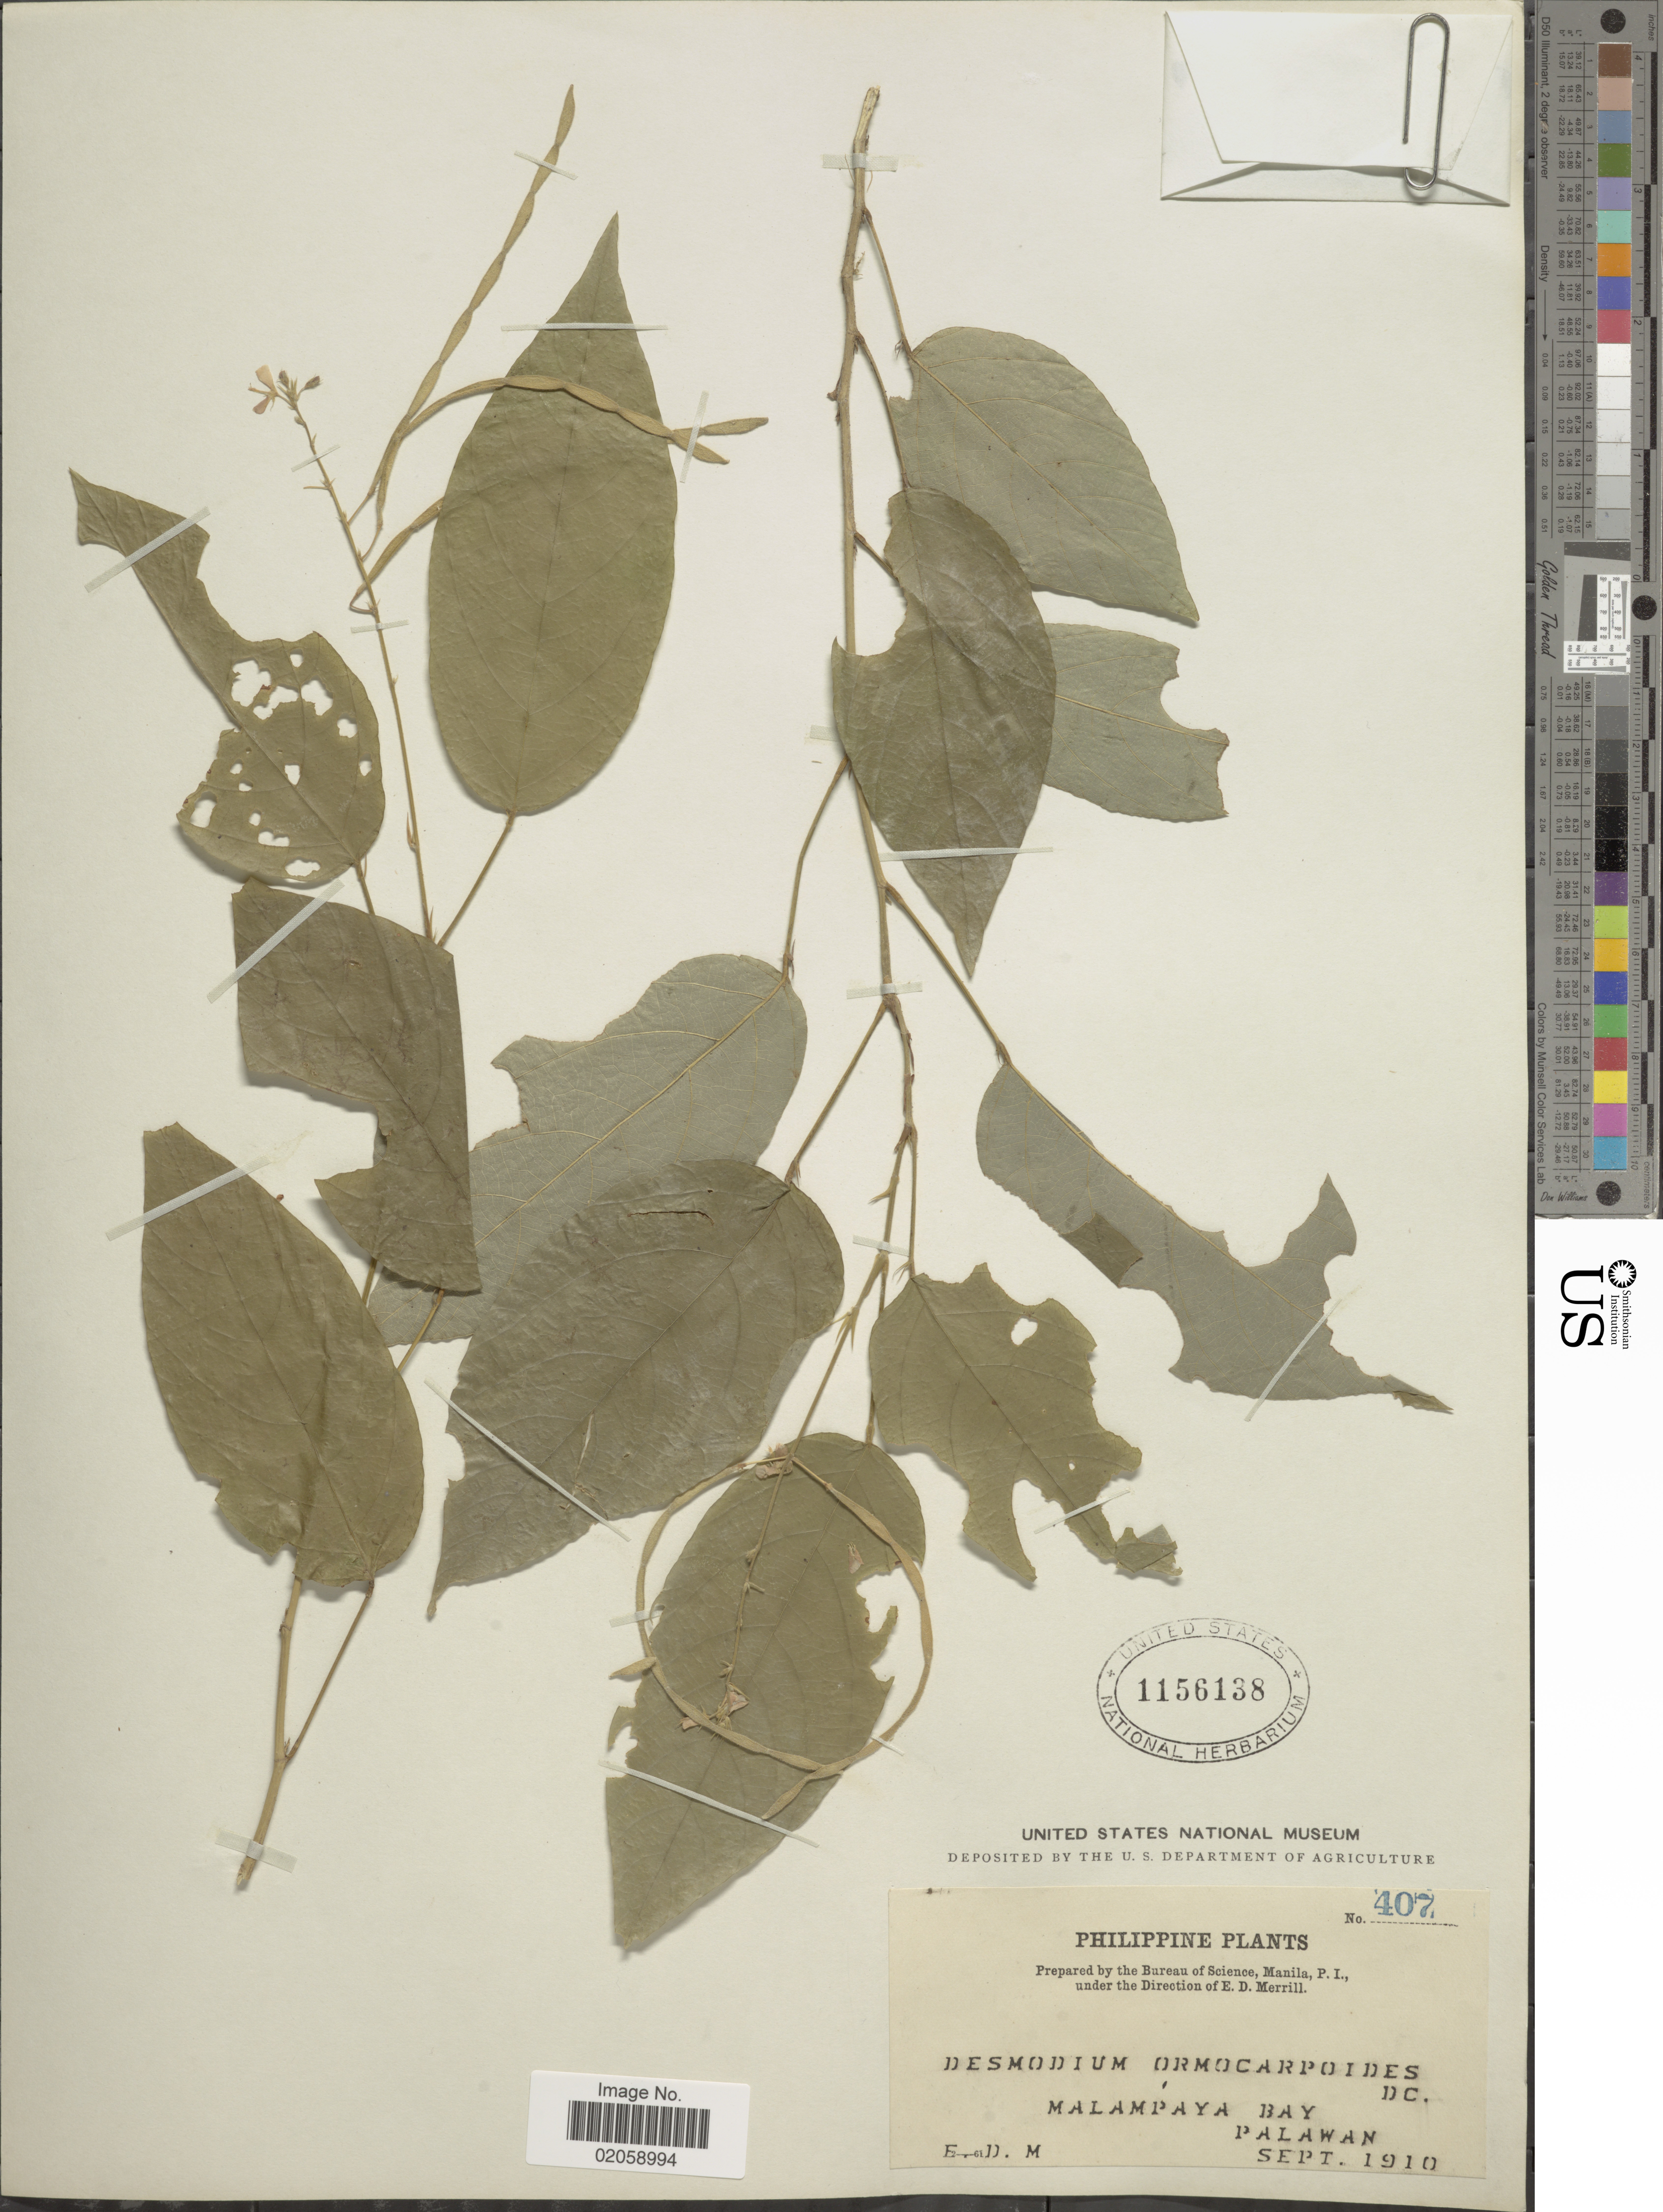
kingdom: Plantae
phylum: Tracheophyta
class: Magnoliopsida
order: Fabales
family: Fabaceae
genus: Hanslia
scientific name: Hanslia ormocarpoides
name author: (DC.) H. Ohashi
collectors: E. D. Merrill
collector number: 407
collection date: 1910-09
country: Philippines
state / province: Mimaropa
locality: Malampaya Bay, Palawan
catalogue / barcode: US 1156138